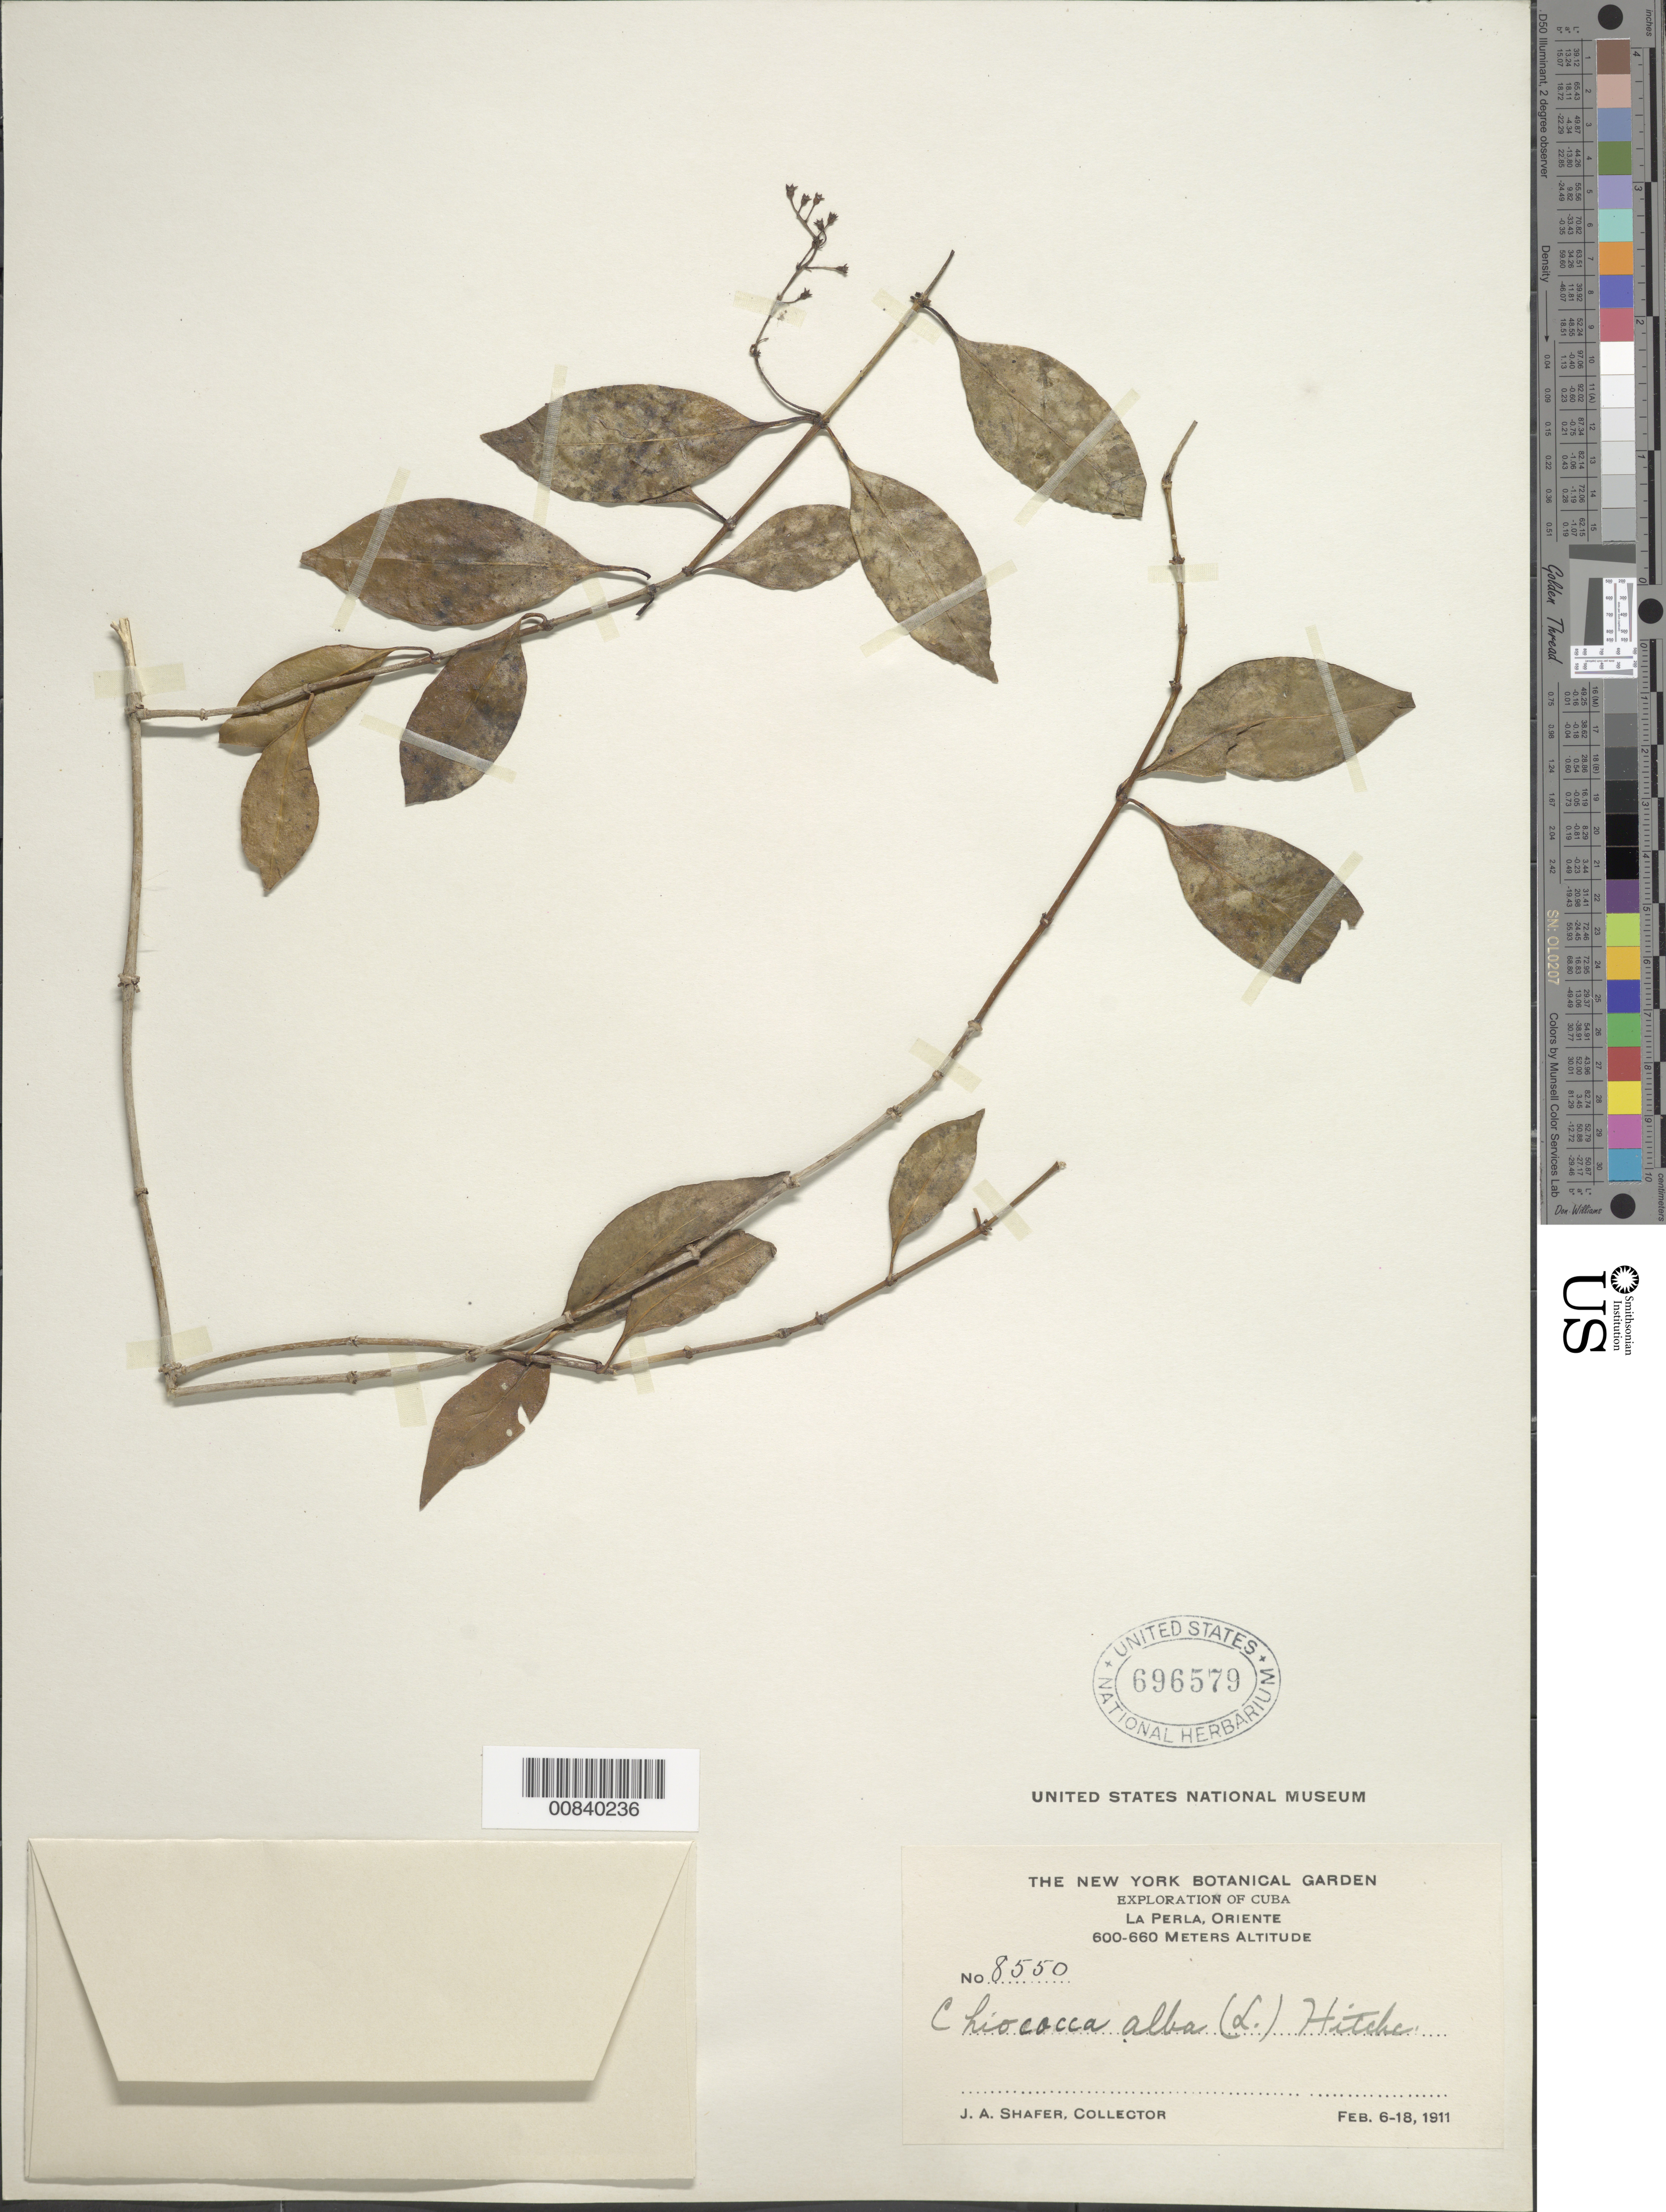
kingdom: Plantae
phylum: Tracheophyta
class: Magnoliopsida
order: Gentianales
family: Rubiaceae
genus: Chiococca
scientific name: Chiococca alba subsp. alba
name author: (L.) Hitchc.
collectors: J. A. Shafer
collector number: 8550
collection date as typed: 06 Feb 1911 to 18 Feb 1911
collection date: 1911-02-06/1911-02-18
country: Cuba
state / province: Oriente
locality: La Perla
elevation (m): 600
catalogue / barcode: US 696579